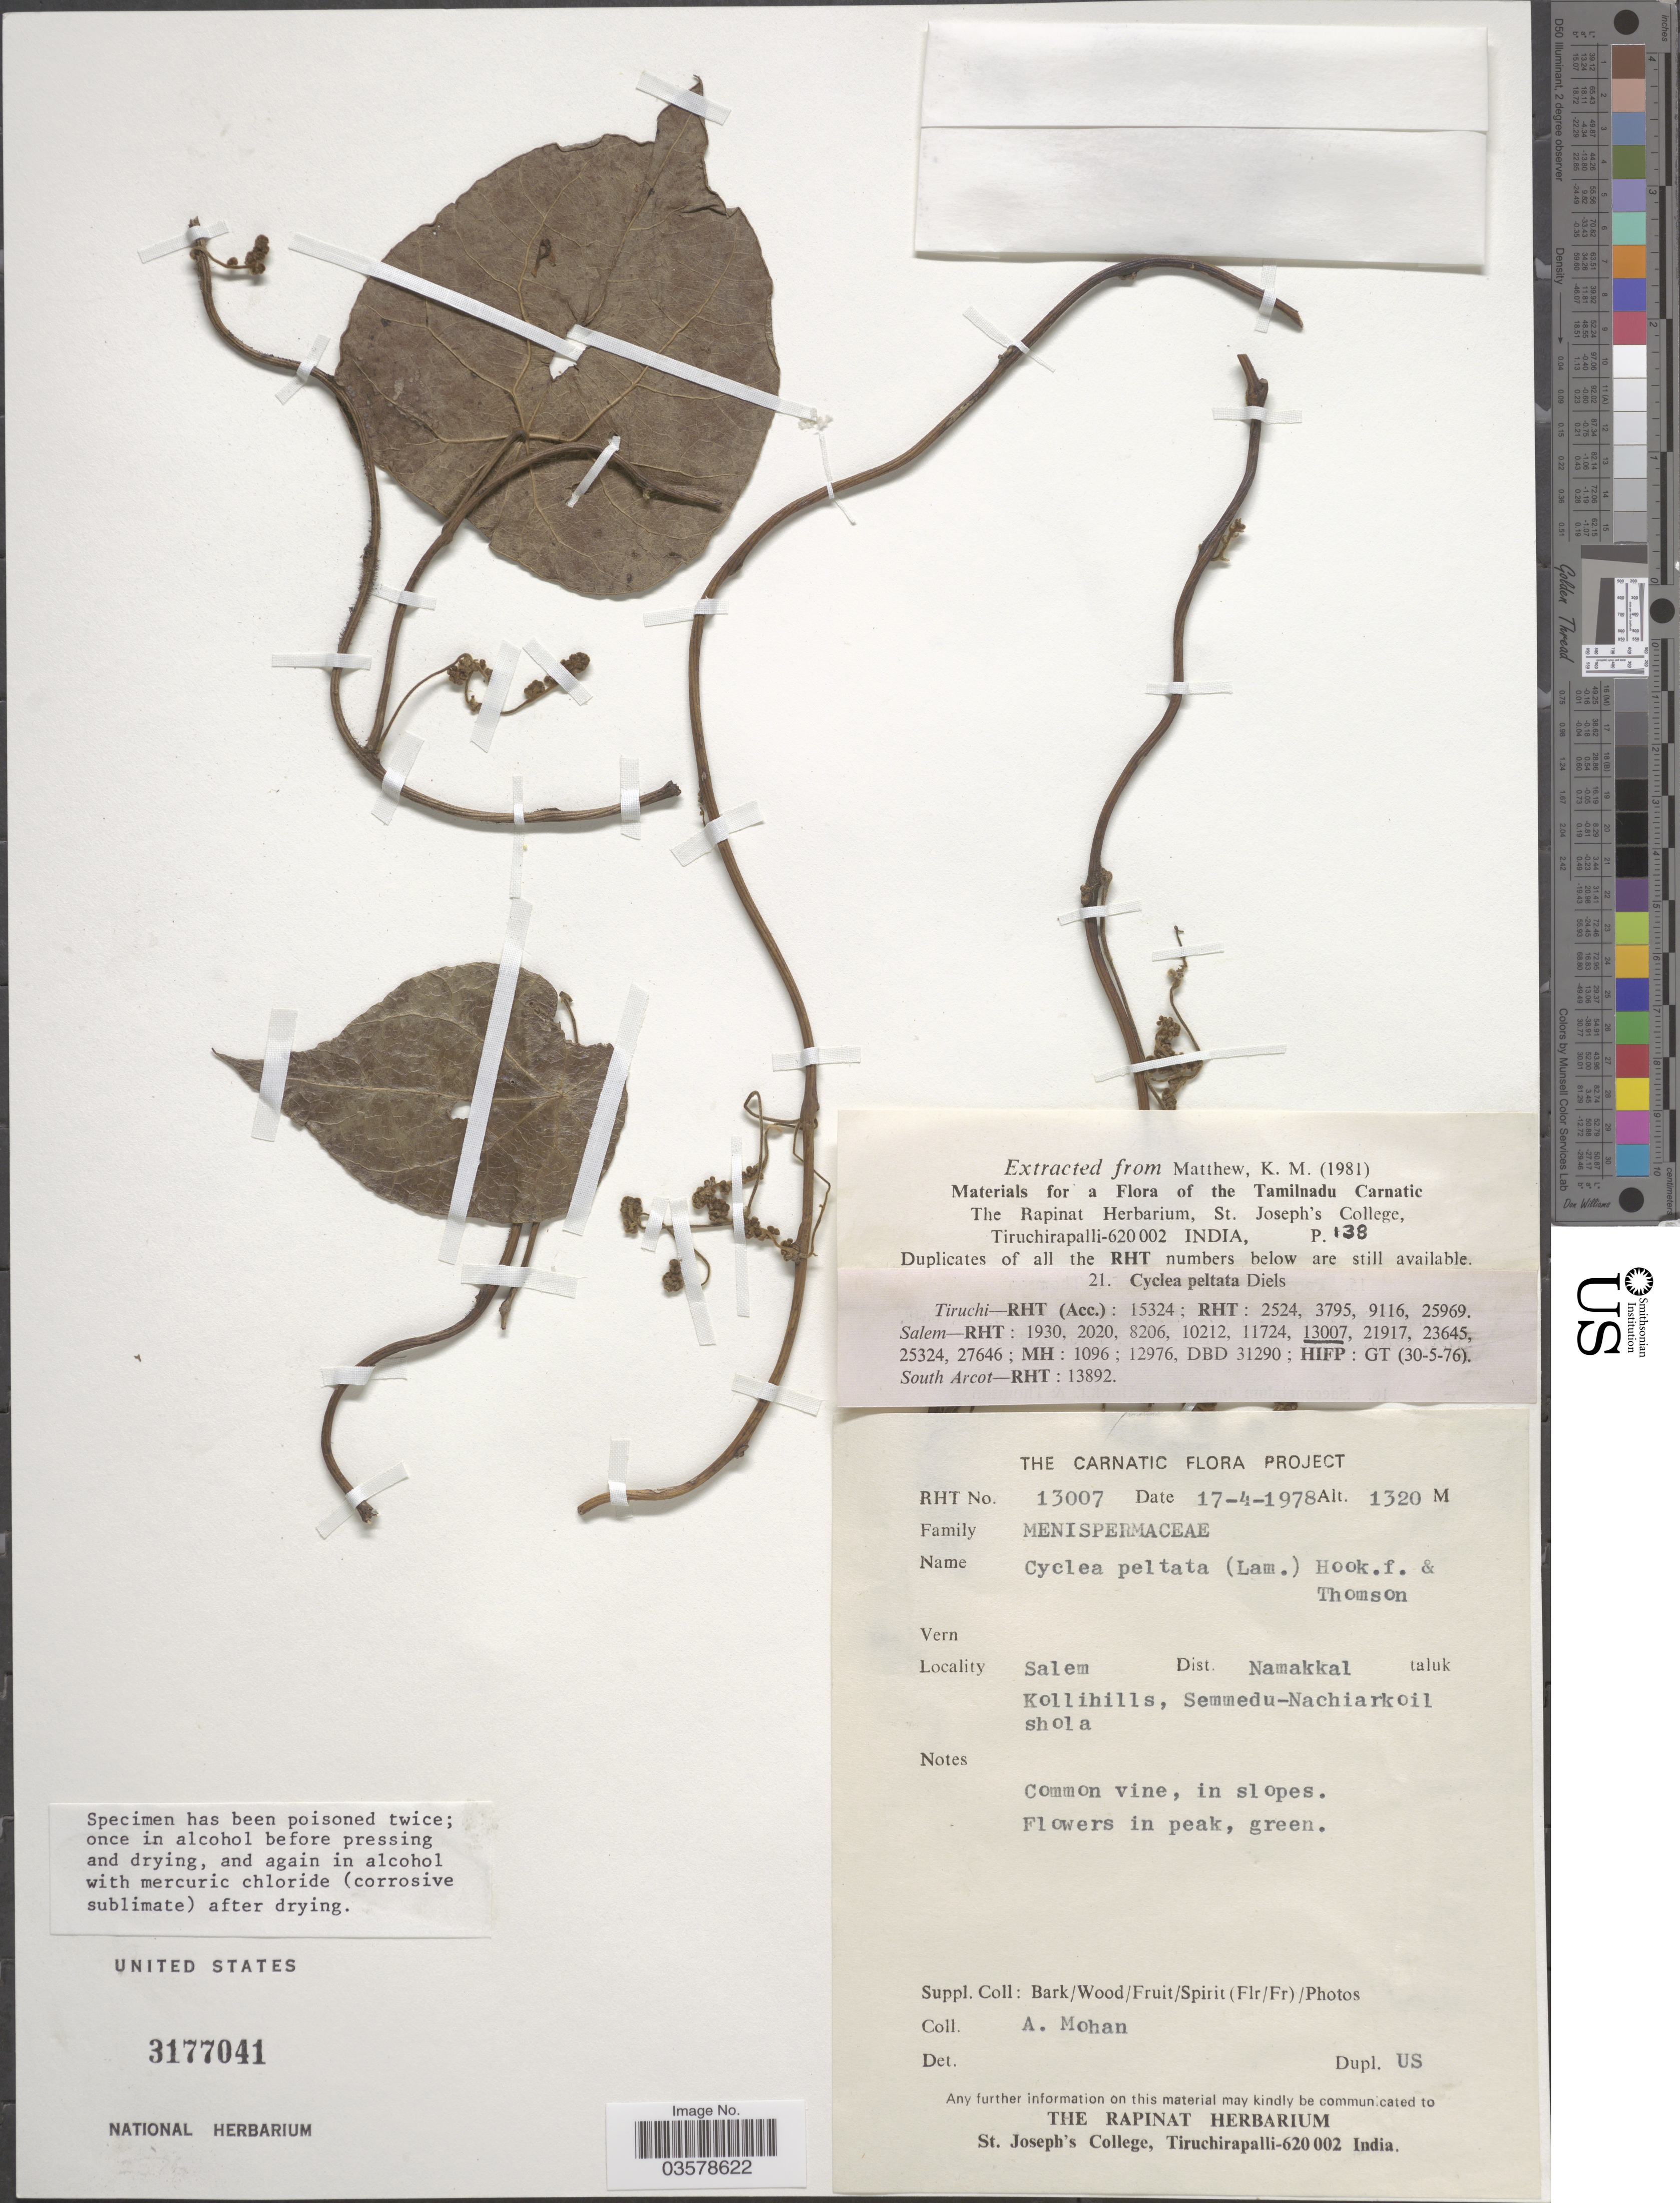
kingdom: Plantae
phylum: Tracheophyta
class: Magnoliopsida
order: Ranunculales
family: Menispermaceae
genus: Cyclea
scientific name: Cyclea peltata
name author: (Lam.) Hook. f. & Thomson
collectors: A. Mohan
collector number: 13007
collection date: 1978-04-17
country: India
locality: Salem. Dist. Namakkal taluk. Kollihills, Semmedu-Nachiarkoil shola.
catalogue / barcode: US 3177041